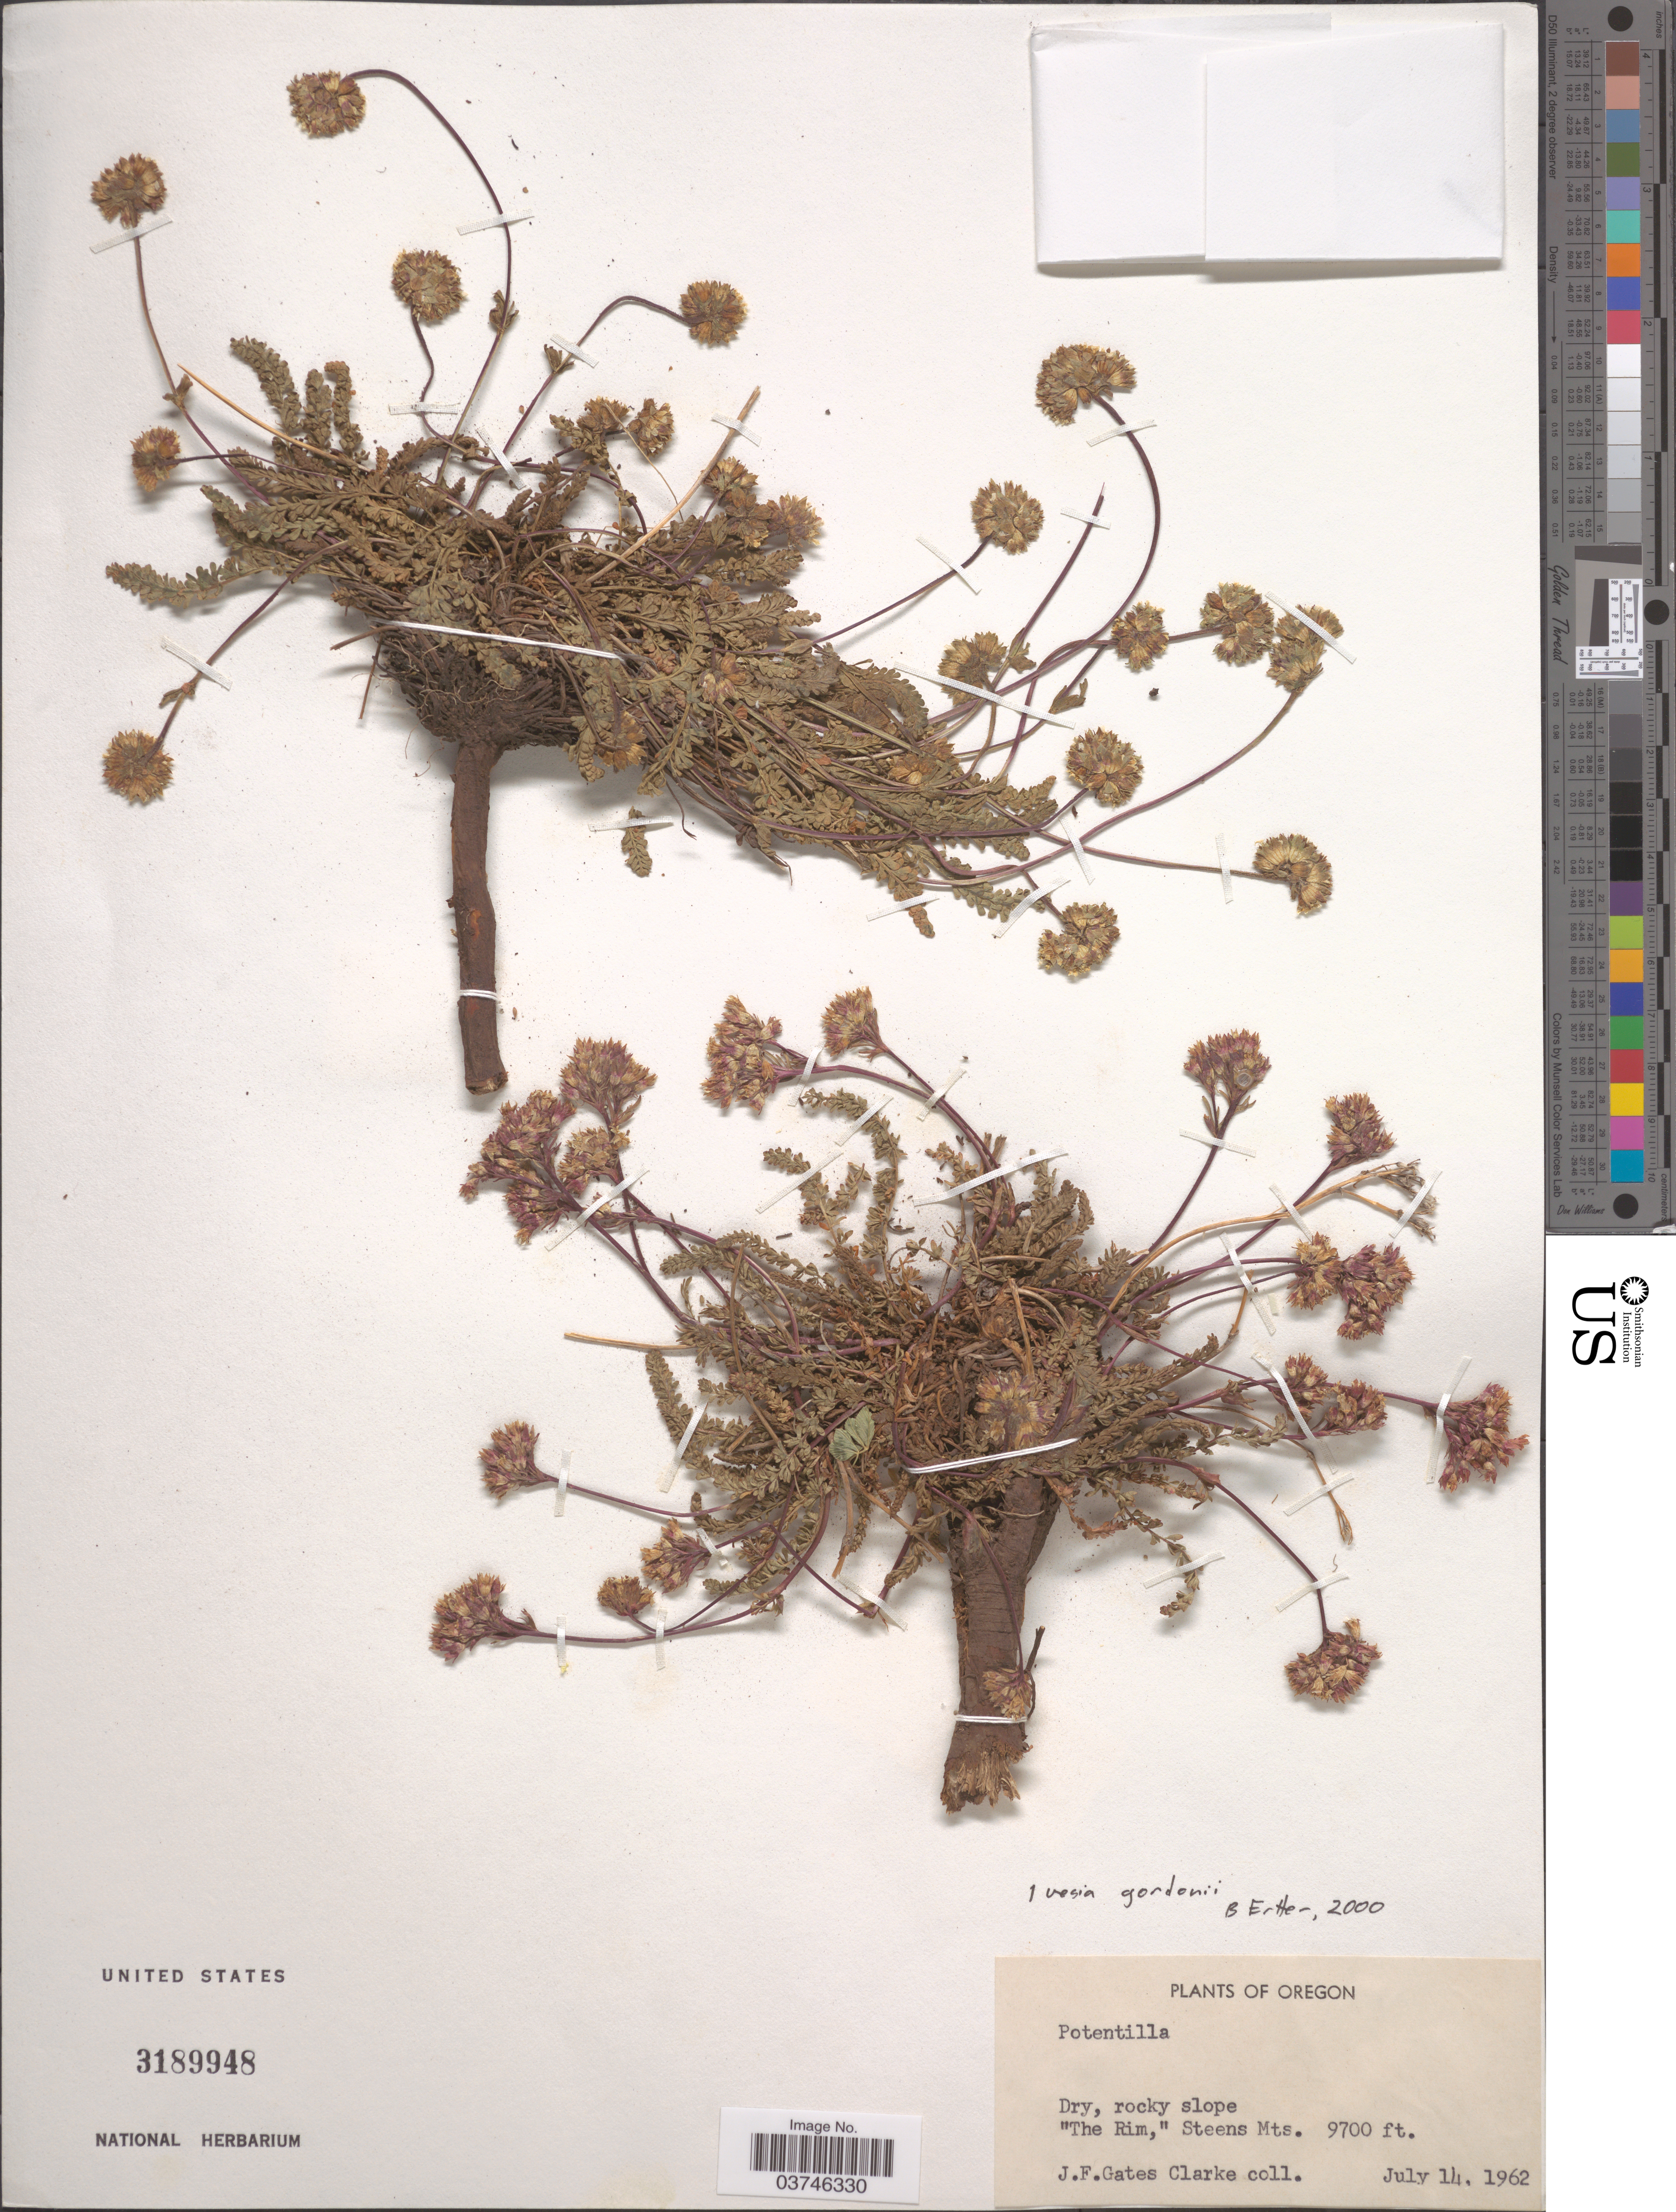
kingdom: Plantae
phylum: Tracheophyta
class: Magnoliopsida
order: Rosales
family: Rosaceae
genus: Potentilla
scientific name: Potentilla gordonii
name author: (Hook.) Greene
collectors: J. F. Gates-Clarke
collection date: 1962-07-14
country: United States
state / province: Oregon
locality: The Rim,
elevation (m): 2957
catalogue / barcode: US 3189948